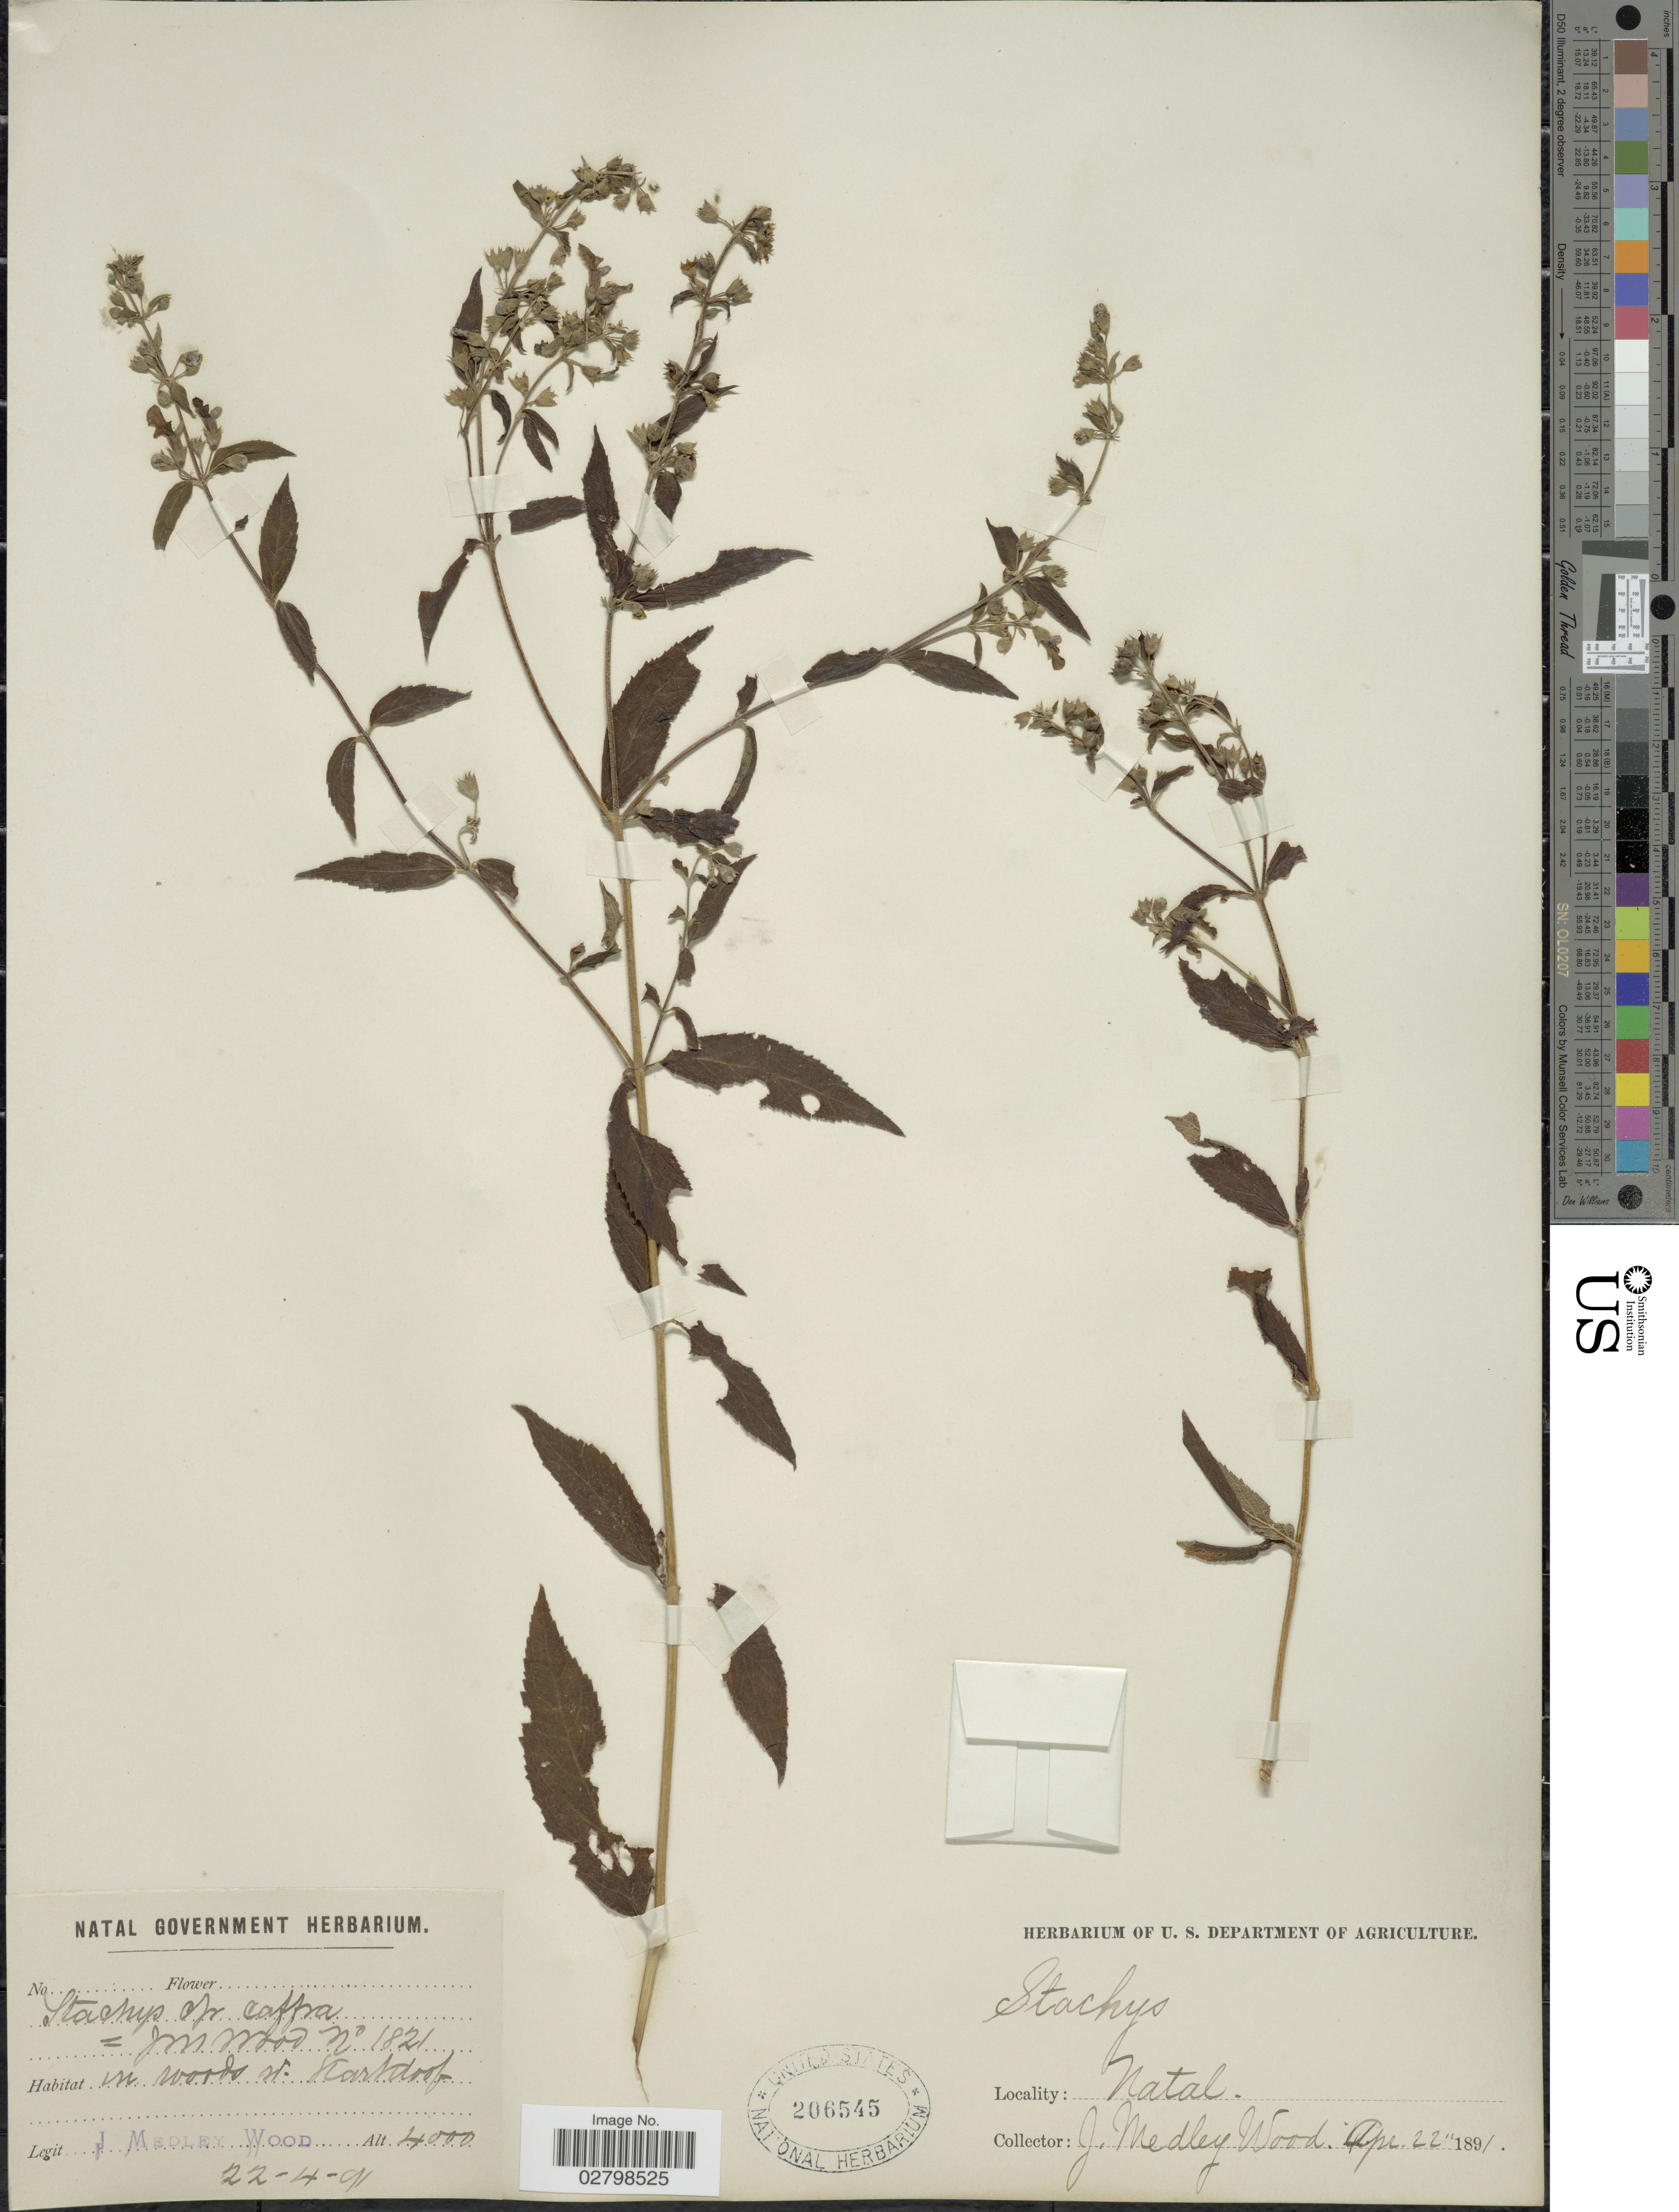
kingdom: Plantae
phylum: Tracheophyta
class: Magnoliopsida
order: Lamiales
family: Lamiaceae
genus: Stachys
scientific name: Stachys sp.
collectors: J. Medley Wood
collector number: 1821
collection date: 1891-04-22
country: South Africa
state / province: KwaZulu-Natal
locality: In woods St. Karkloof. Natal.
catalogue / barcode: US 206545